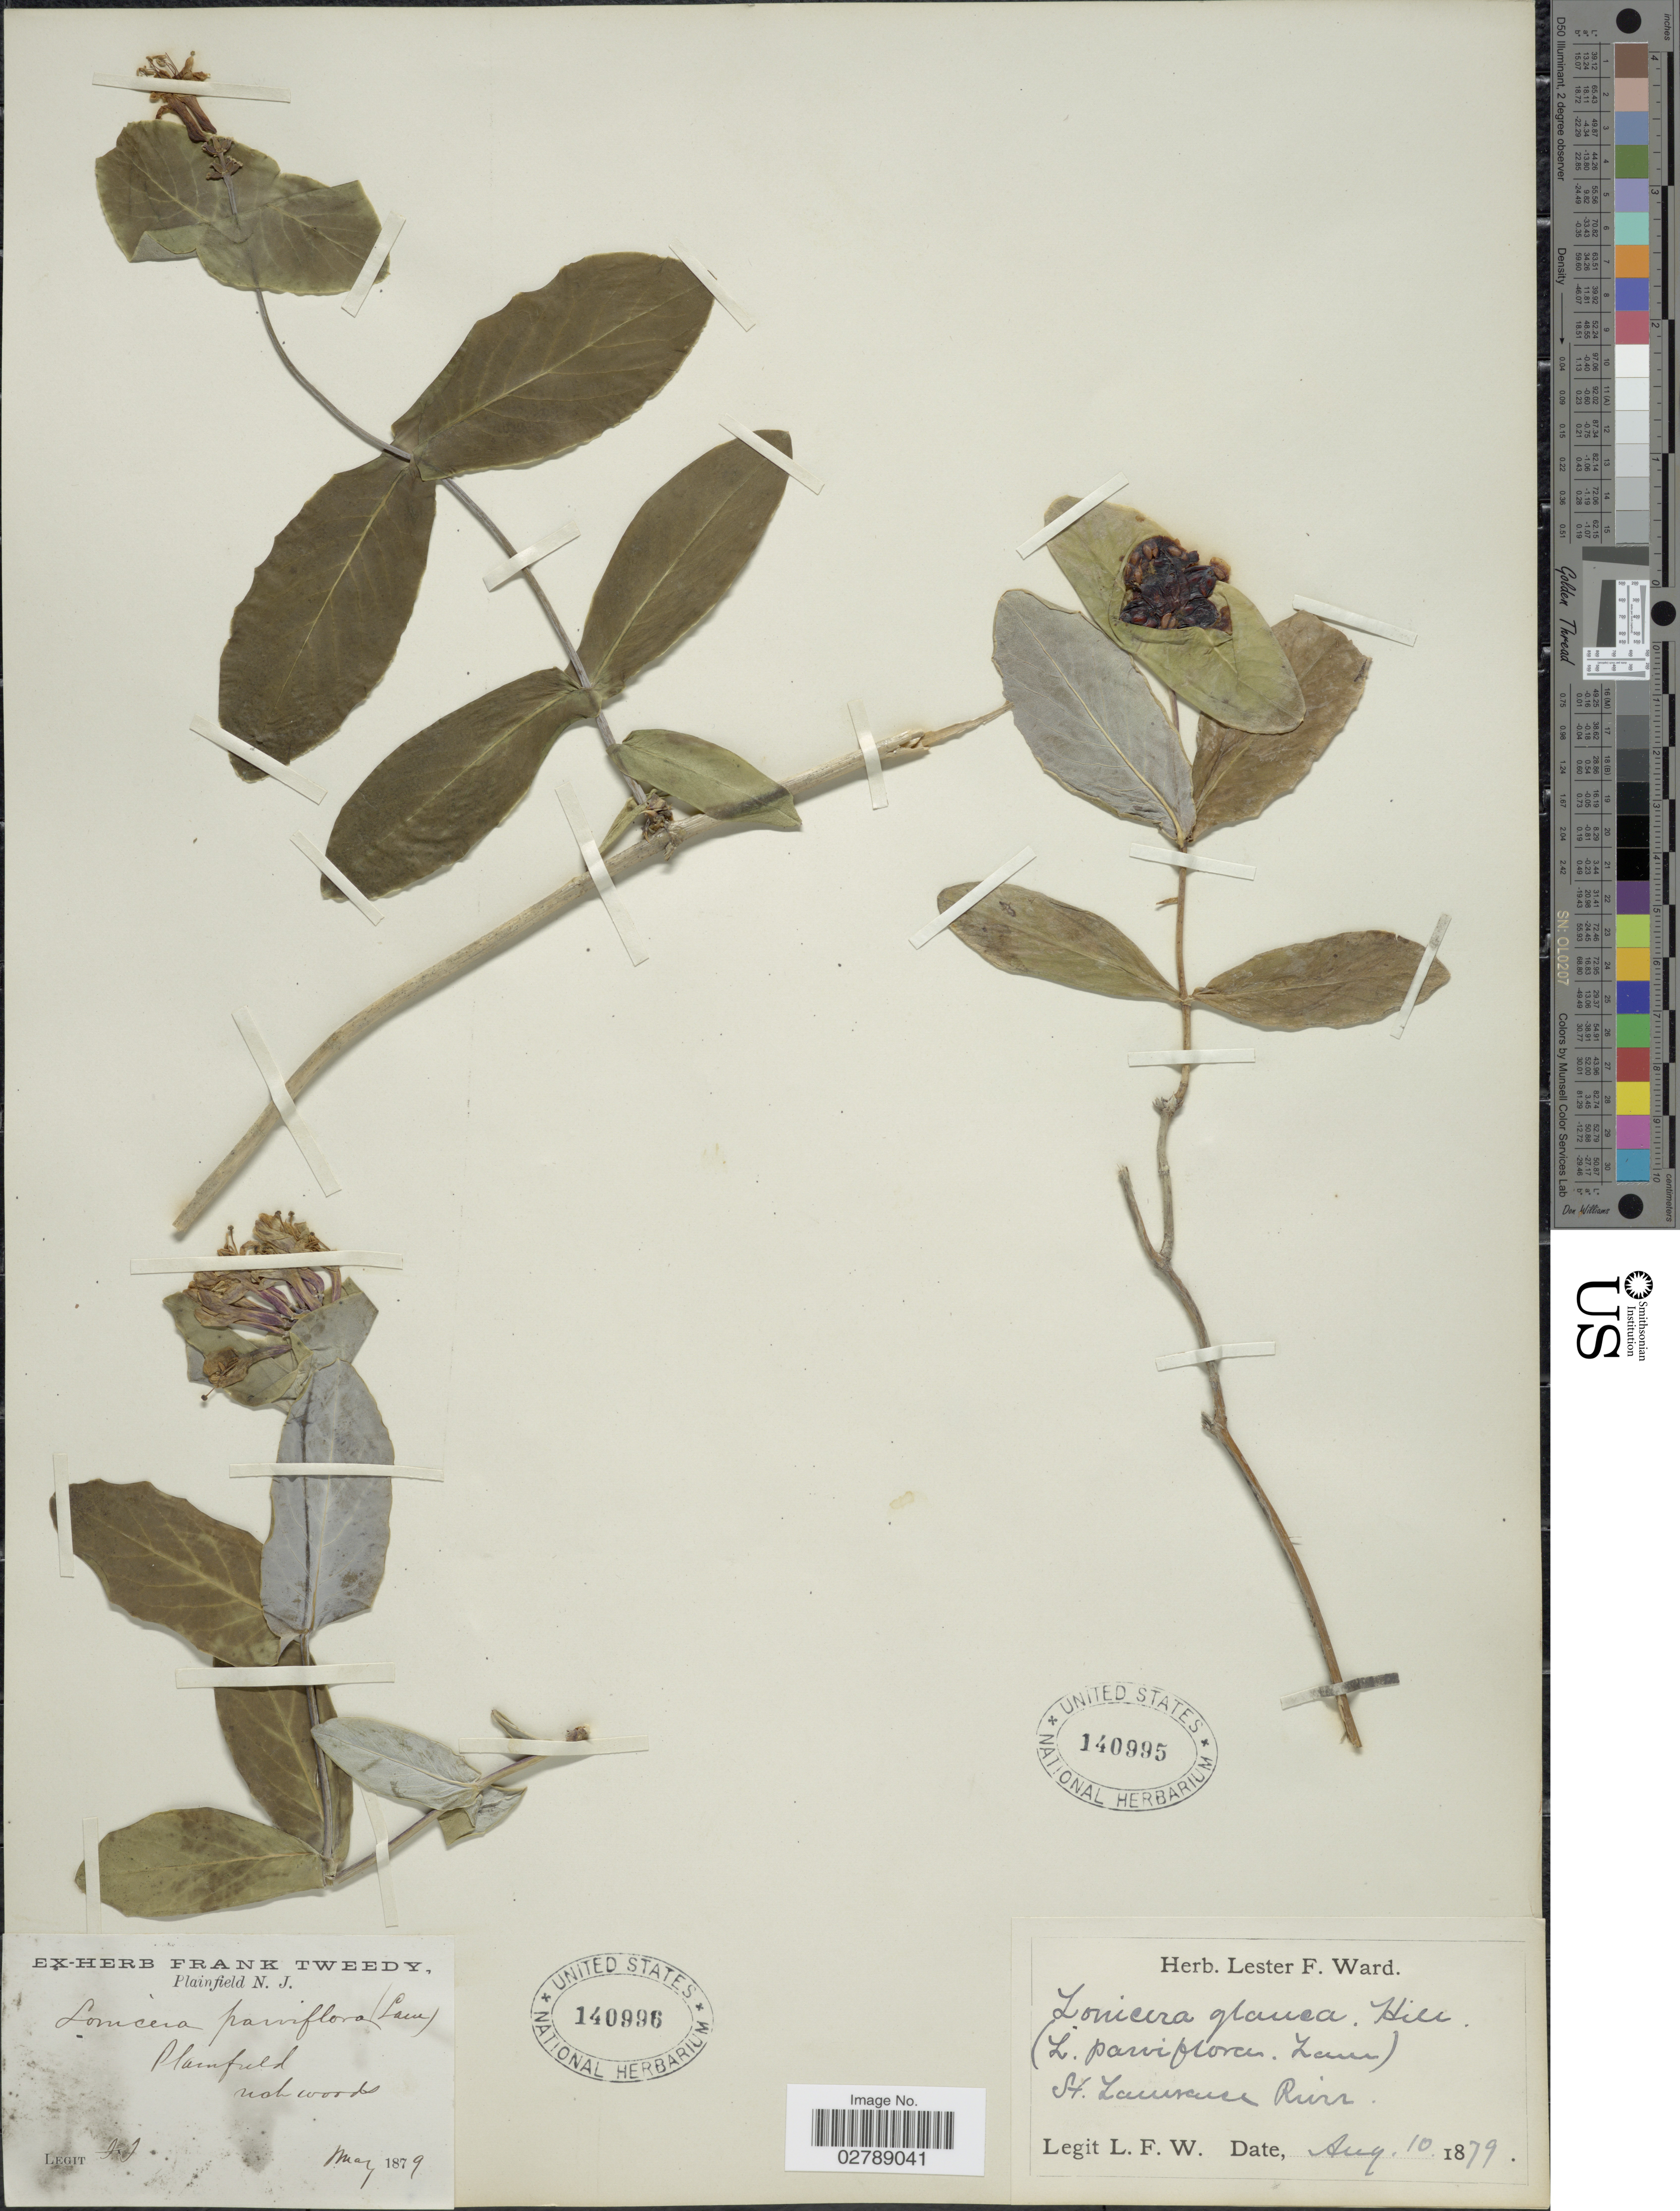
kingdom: Plantae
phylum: Tracheophyta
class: Magnoliopsida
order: Dipsacales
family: Caprifoliaceae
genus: Lonicera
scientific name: Lonicera dioica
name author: L.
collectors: F. Tweedy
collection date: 1879-05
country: United States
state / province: New Jersey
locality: Plainfield.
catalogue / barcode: US 140996-2